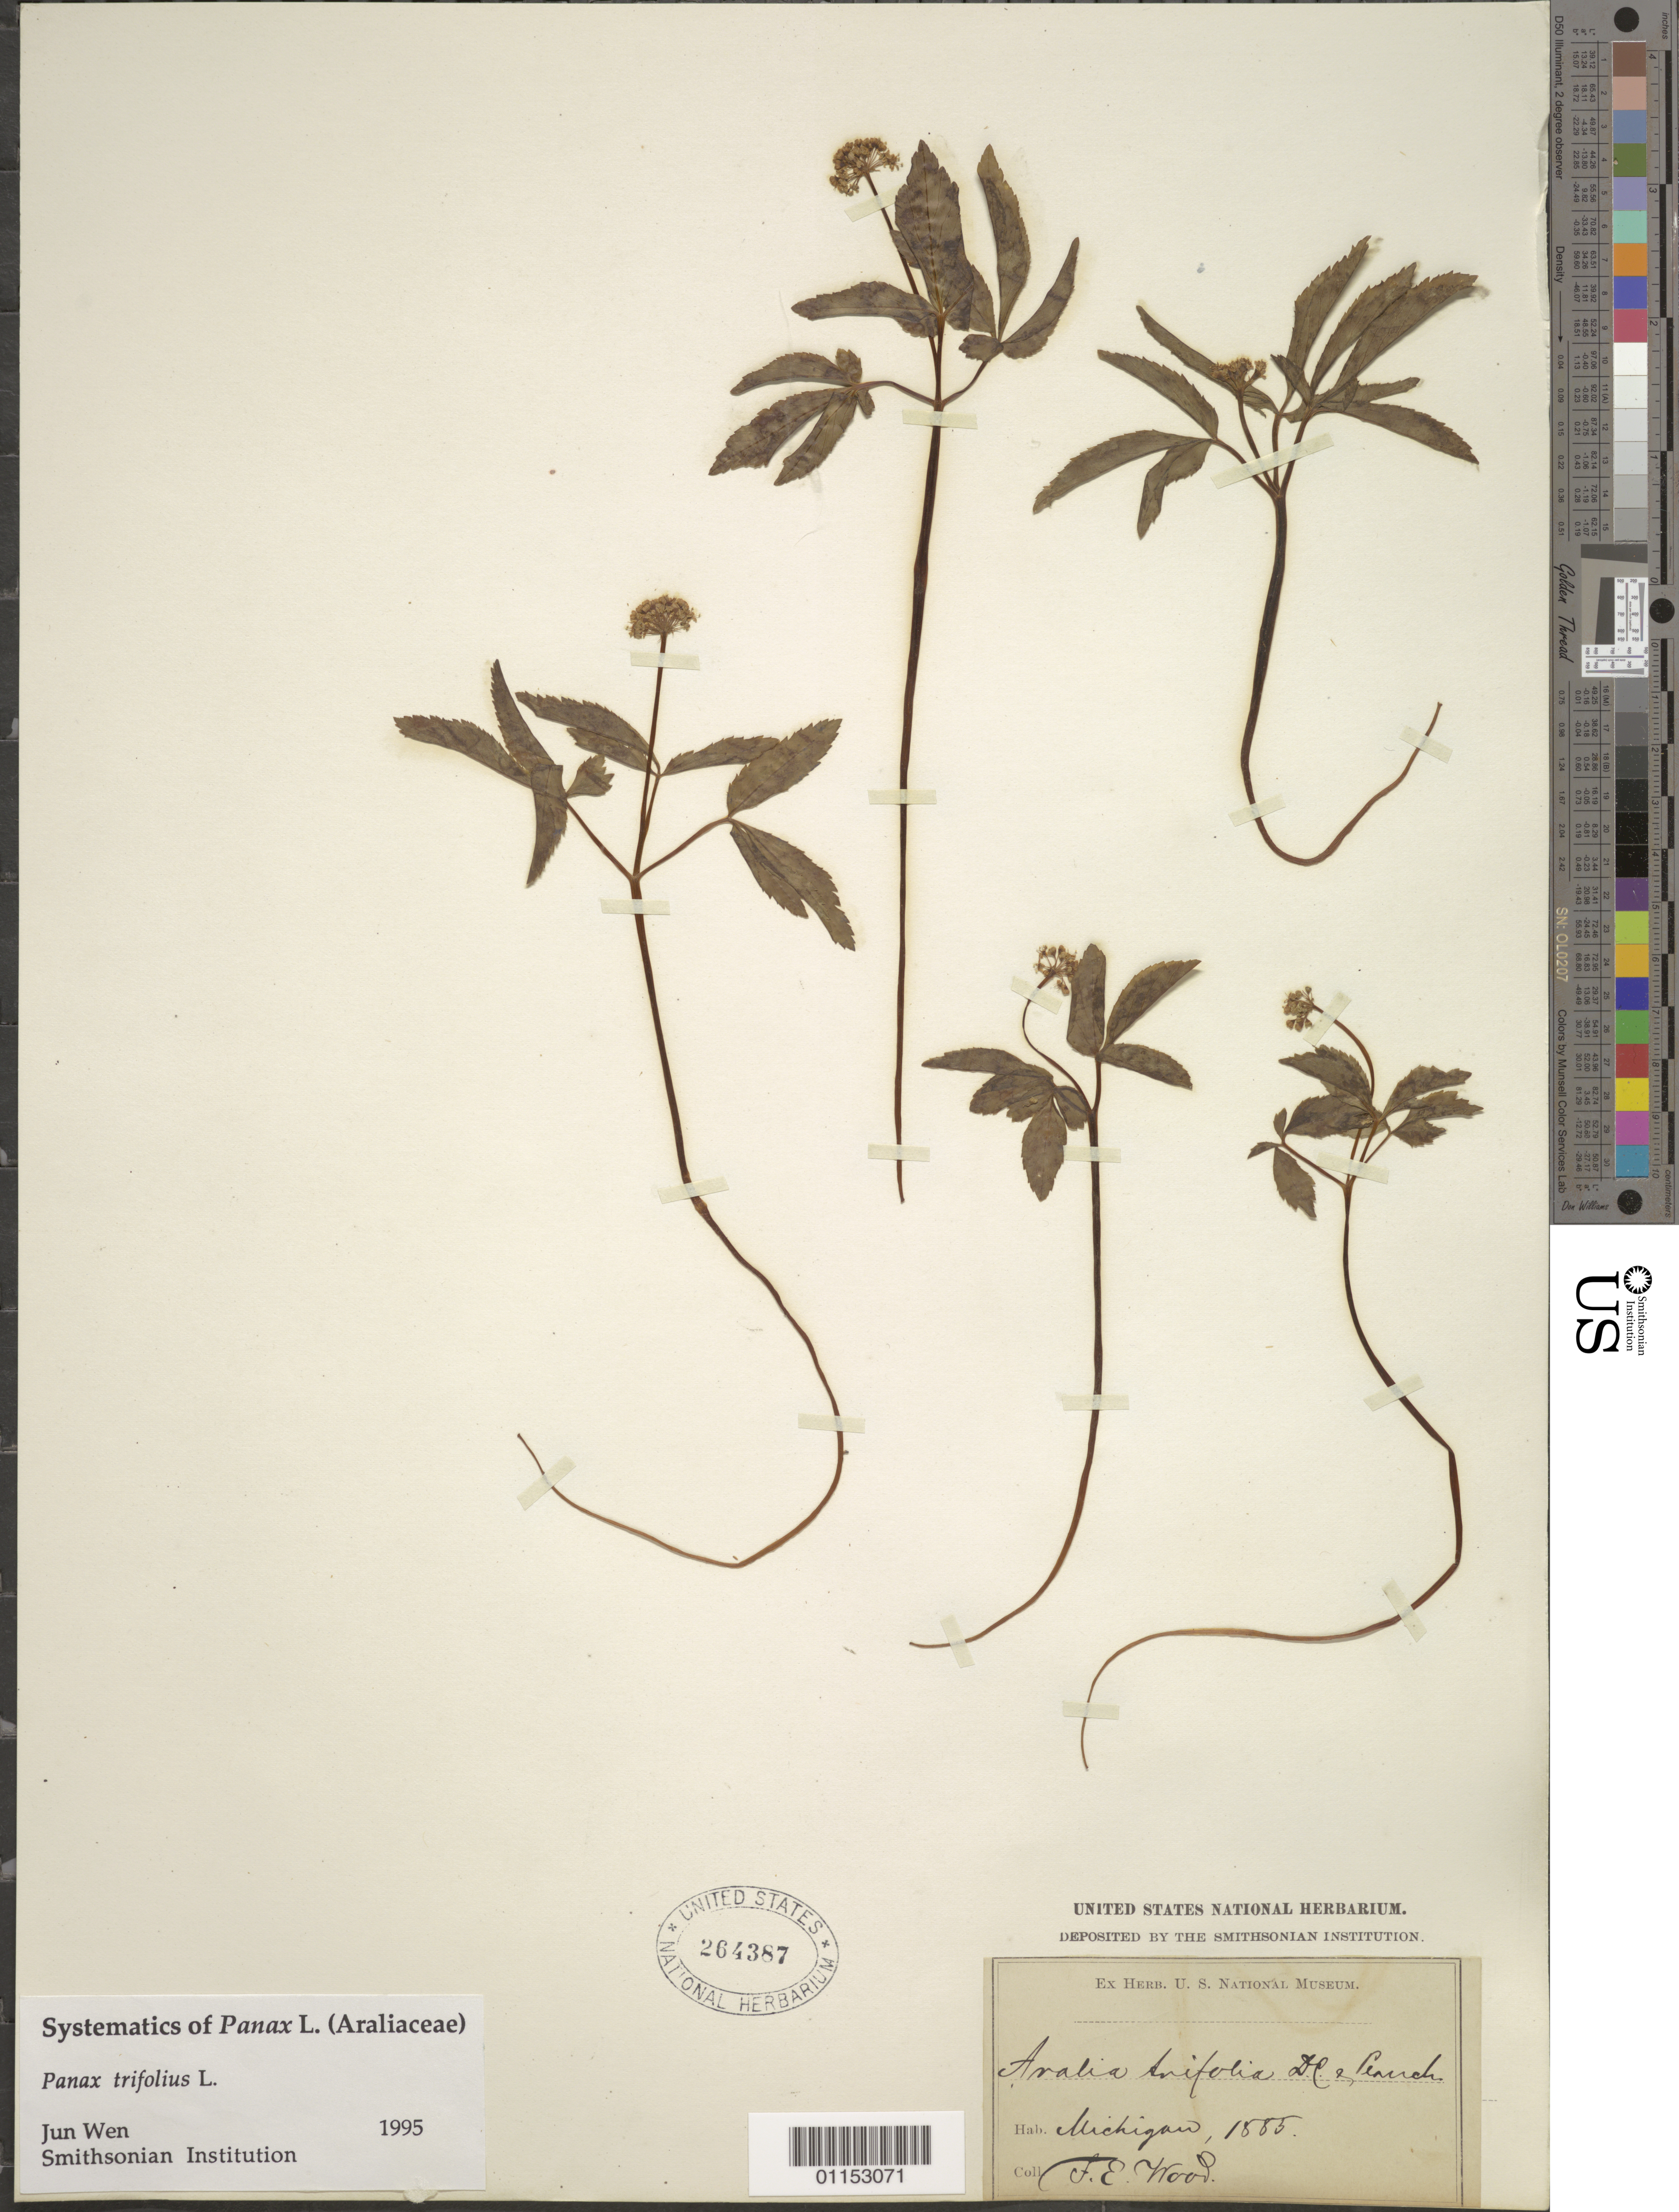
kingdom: Plantae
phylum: Tracheophyta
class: Magnoliopsida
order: Apiales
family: Araliaceae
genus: Panax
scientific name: Panax trifolius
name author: L.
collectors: F. Wood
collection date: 1885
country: United States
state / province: Michigan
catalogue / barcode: US 264387